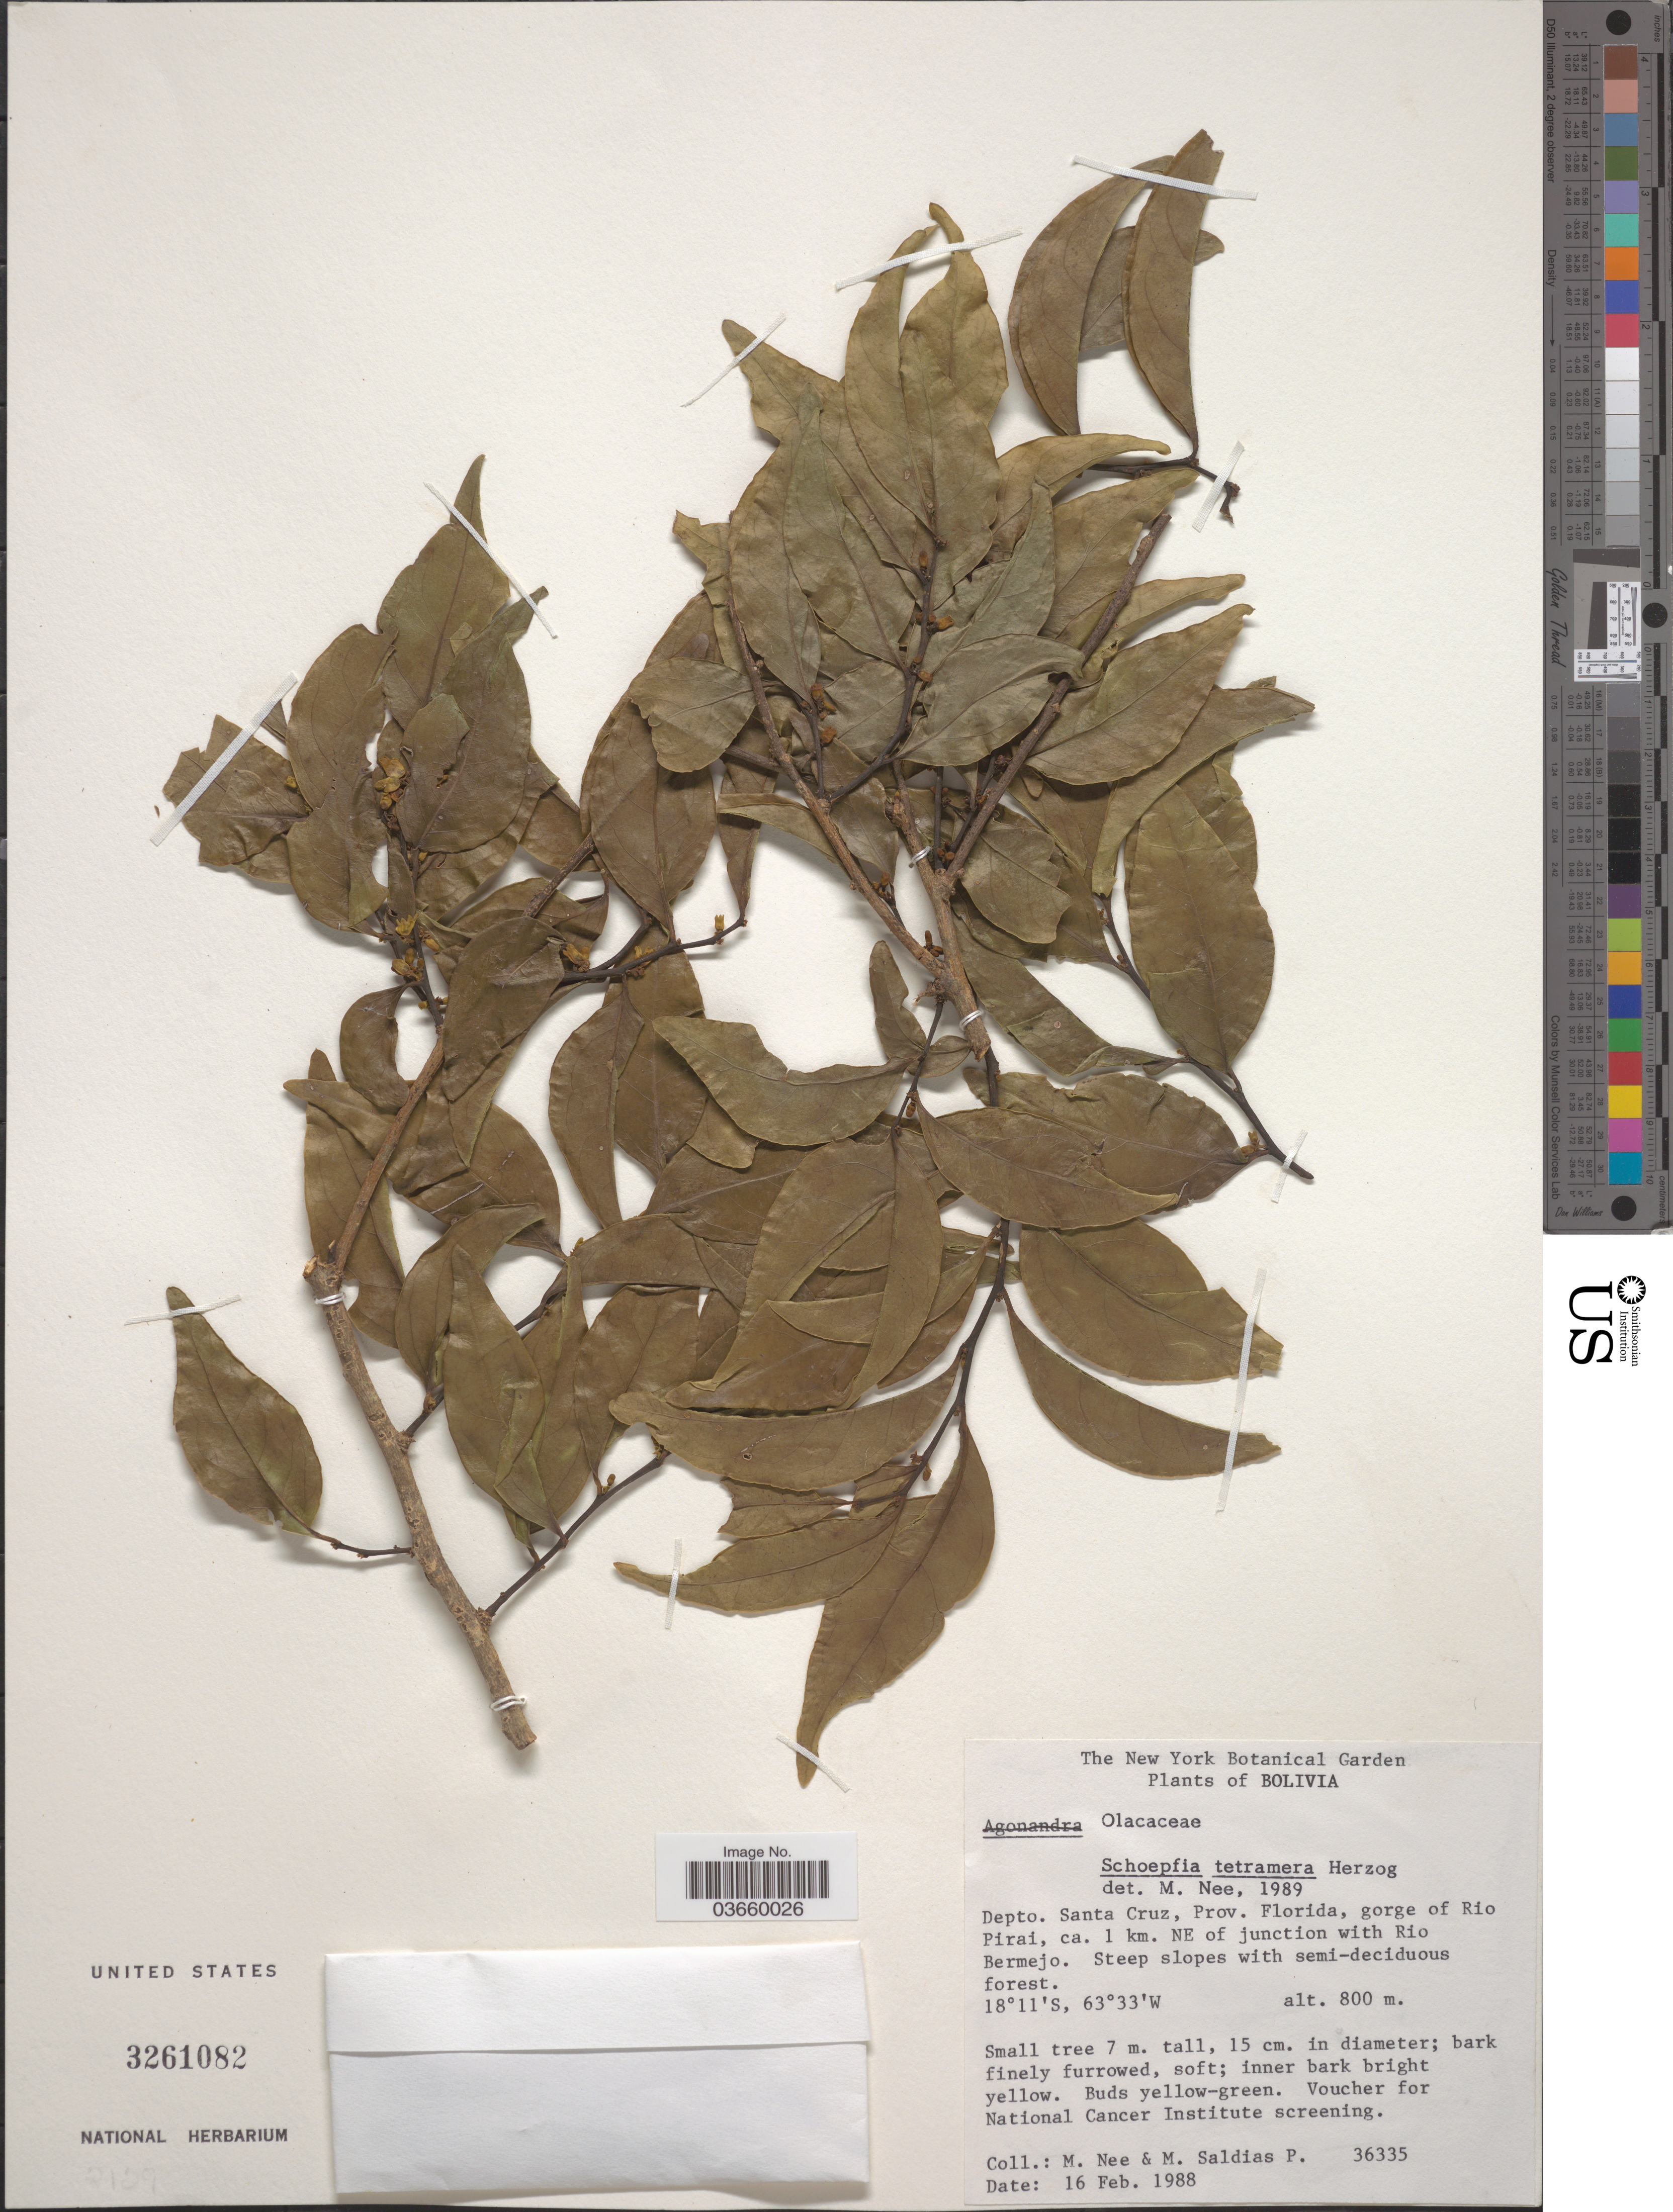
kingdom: Plantae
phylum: Tracheophyta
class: Magnoliopsida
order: Santalales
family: Schoepfiaceae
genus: Schoepfia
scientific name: Schoepfia tetramera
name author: Herzog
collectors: M. Nee & M. Saldias P.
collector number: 36335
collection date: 1988-02-16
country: Bolivia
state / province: Santa Cruz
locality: Depto. Santa Cruz, Prov. Florida, gorge of Rio Pirai, ca. 1 km. NE of junction with Rio Bermejo.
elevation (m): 800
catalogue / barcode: US 3261082